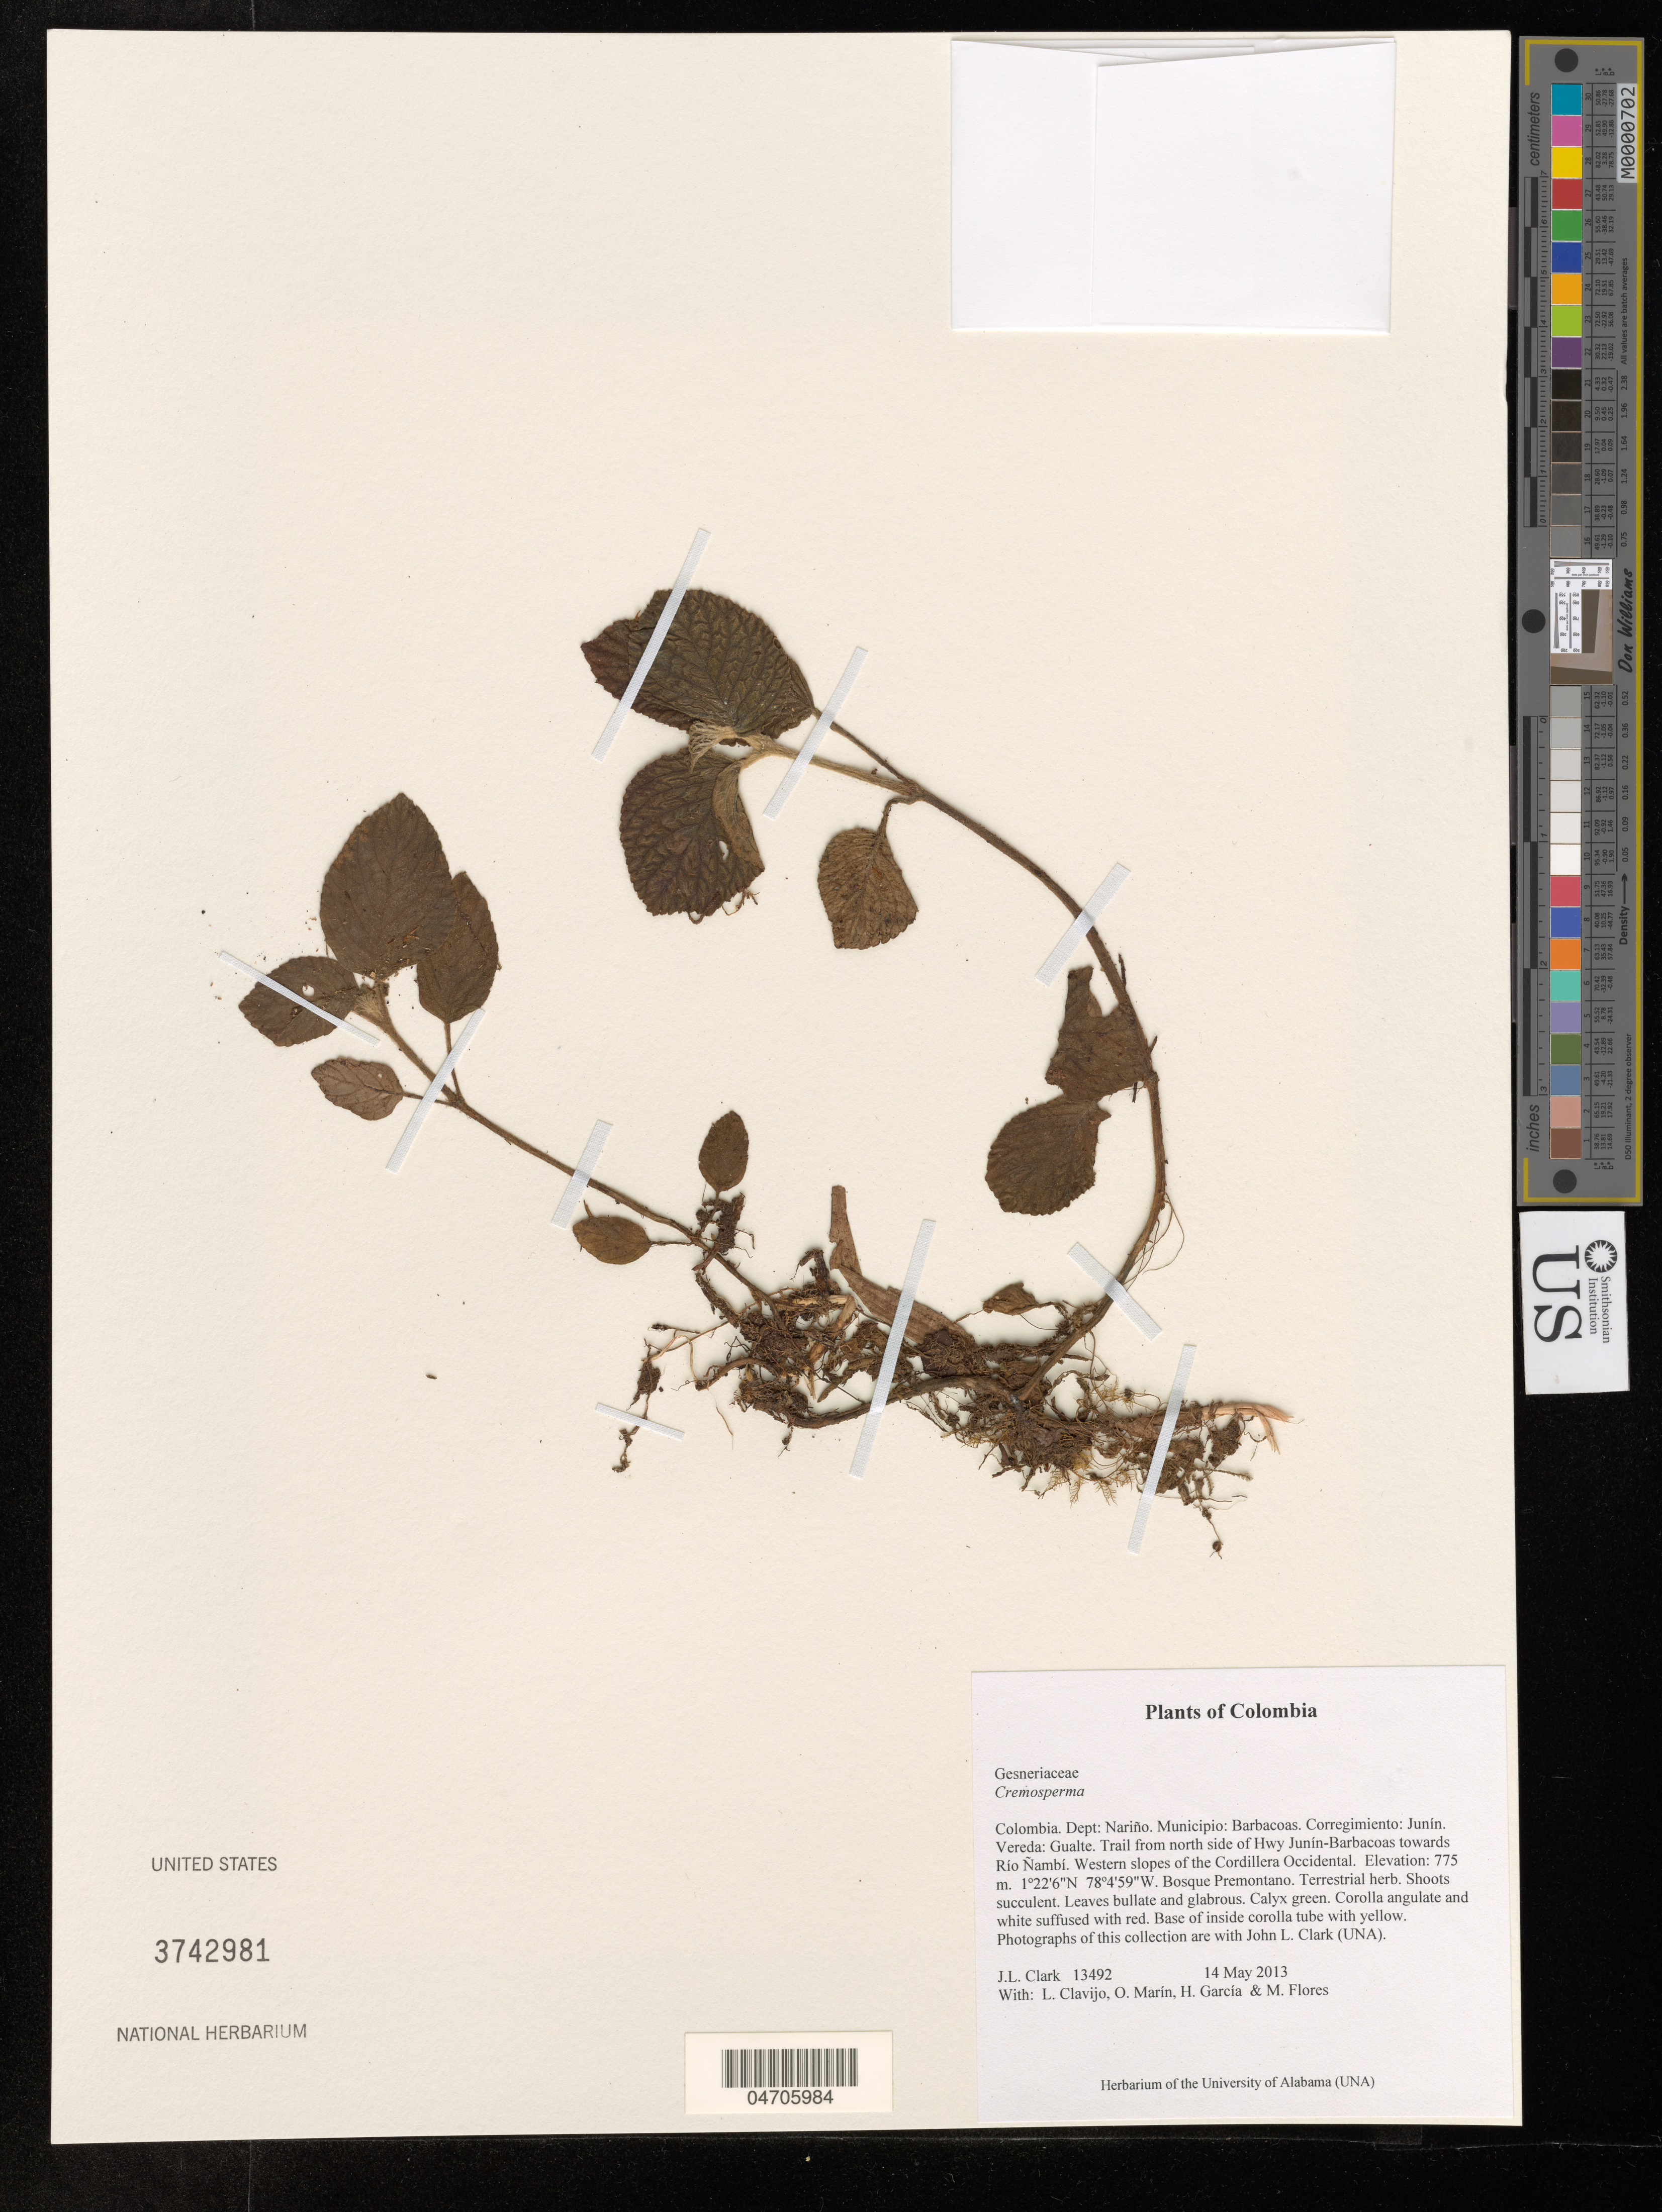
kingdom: Plantae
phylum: Tracheophyta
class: Magnoliopsida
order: Lamiales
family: Gesneriaceae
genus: Cremosperma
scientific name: Cremosperma sp.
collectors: J. L. Clark, L. Clavijo, O. Marín, H. Garcia & M. Flores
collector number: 13492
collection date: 2013-05-14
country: Colombia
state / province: Nariño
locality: Dept: Nariño. Municipio: Barbacoas. Corregimiento: Junín. Vereda: Gualte. Trail from north side of Hwy Junín-Barbacoas towards Río Ñambí. Western slopes of the Cordillera Occidental.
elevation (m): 775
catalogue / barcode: US 3742981